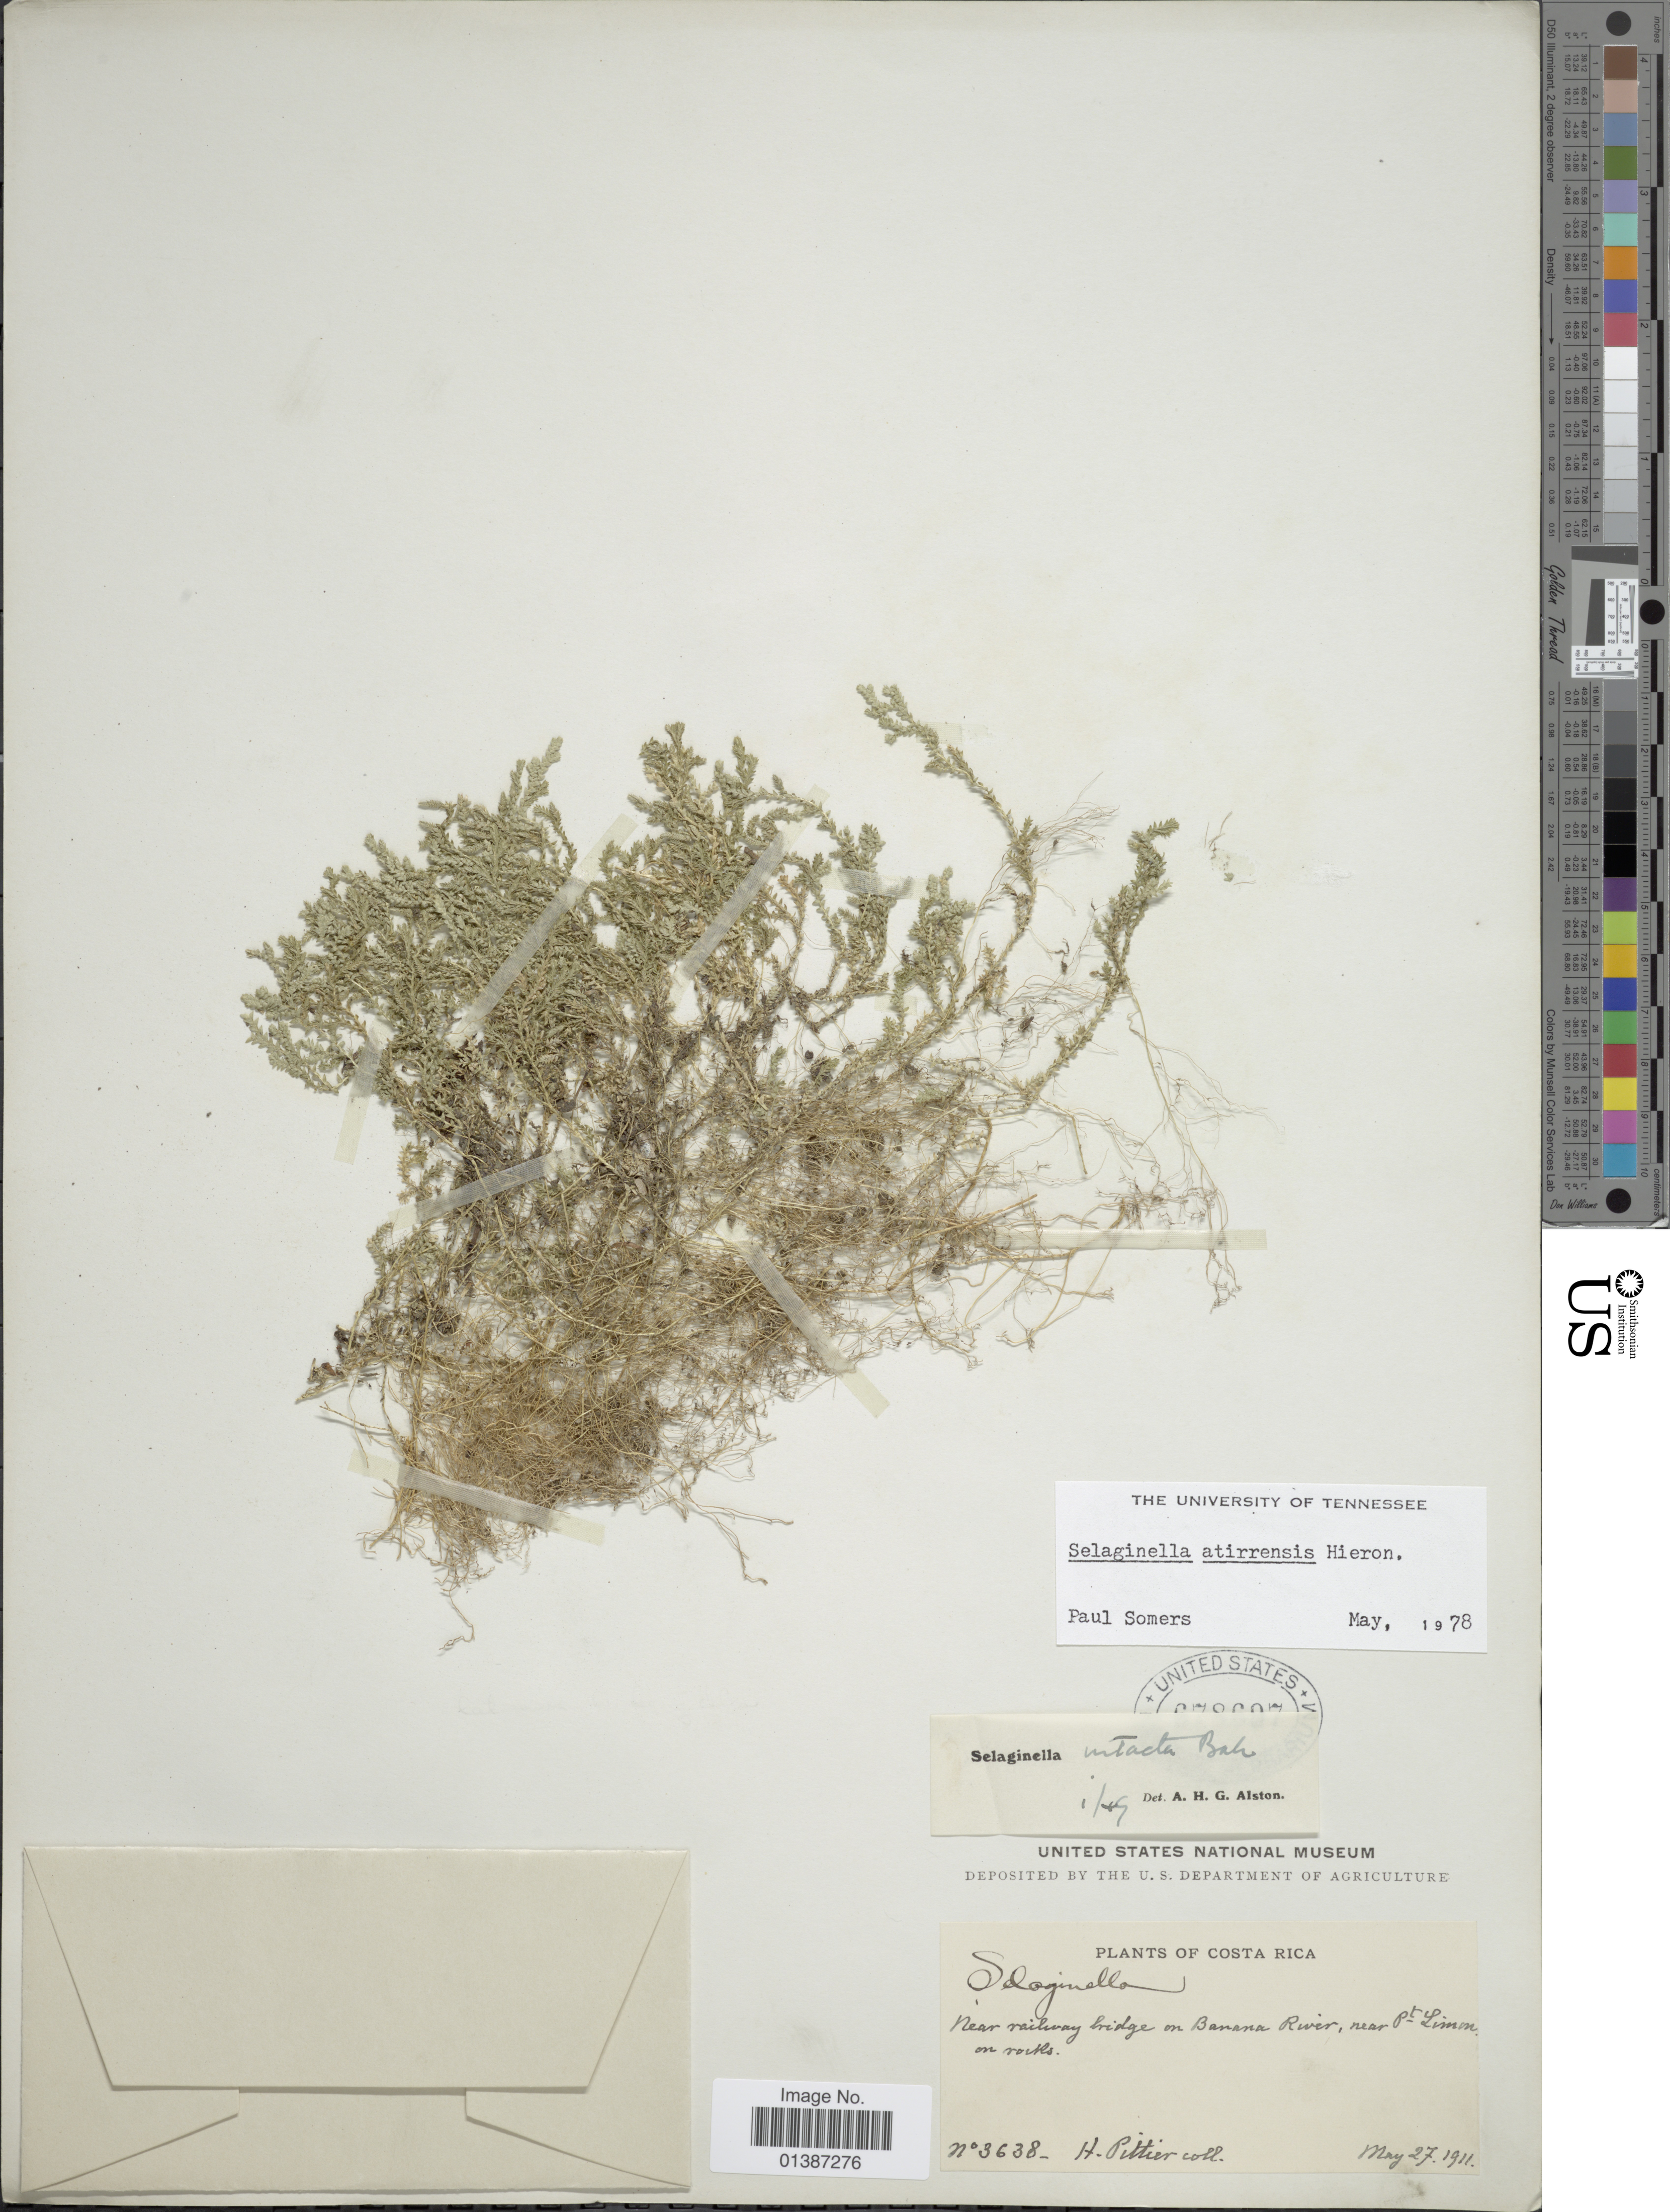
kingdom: Plantae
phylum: Tracheophyta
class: Lycopodiopsida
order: Selaginellales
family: Selaginellaceae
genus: Selaginella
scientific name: Selaginella atirrensis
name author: Hieron. in Engl. & Prantl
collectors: H. F. Pittier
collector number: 3638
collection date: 1911-05-27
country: Costa Rica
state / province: Limón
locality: Near railway bridge on Banano River, near Pt Limon